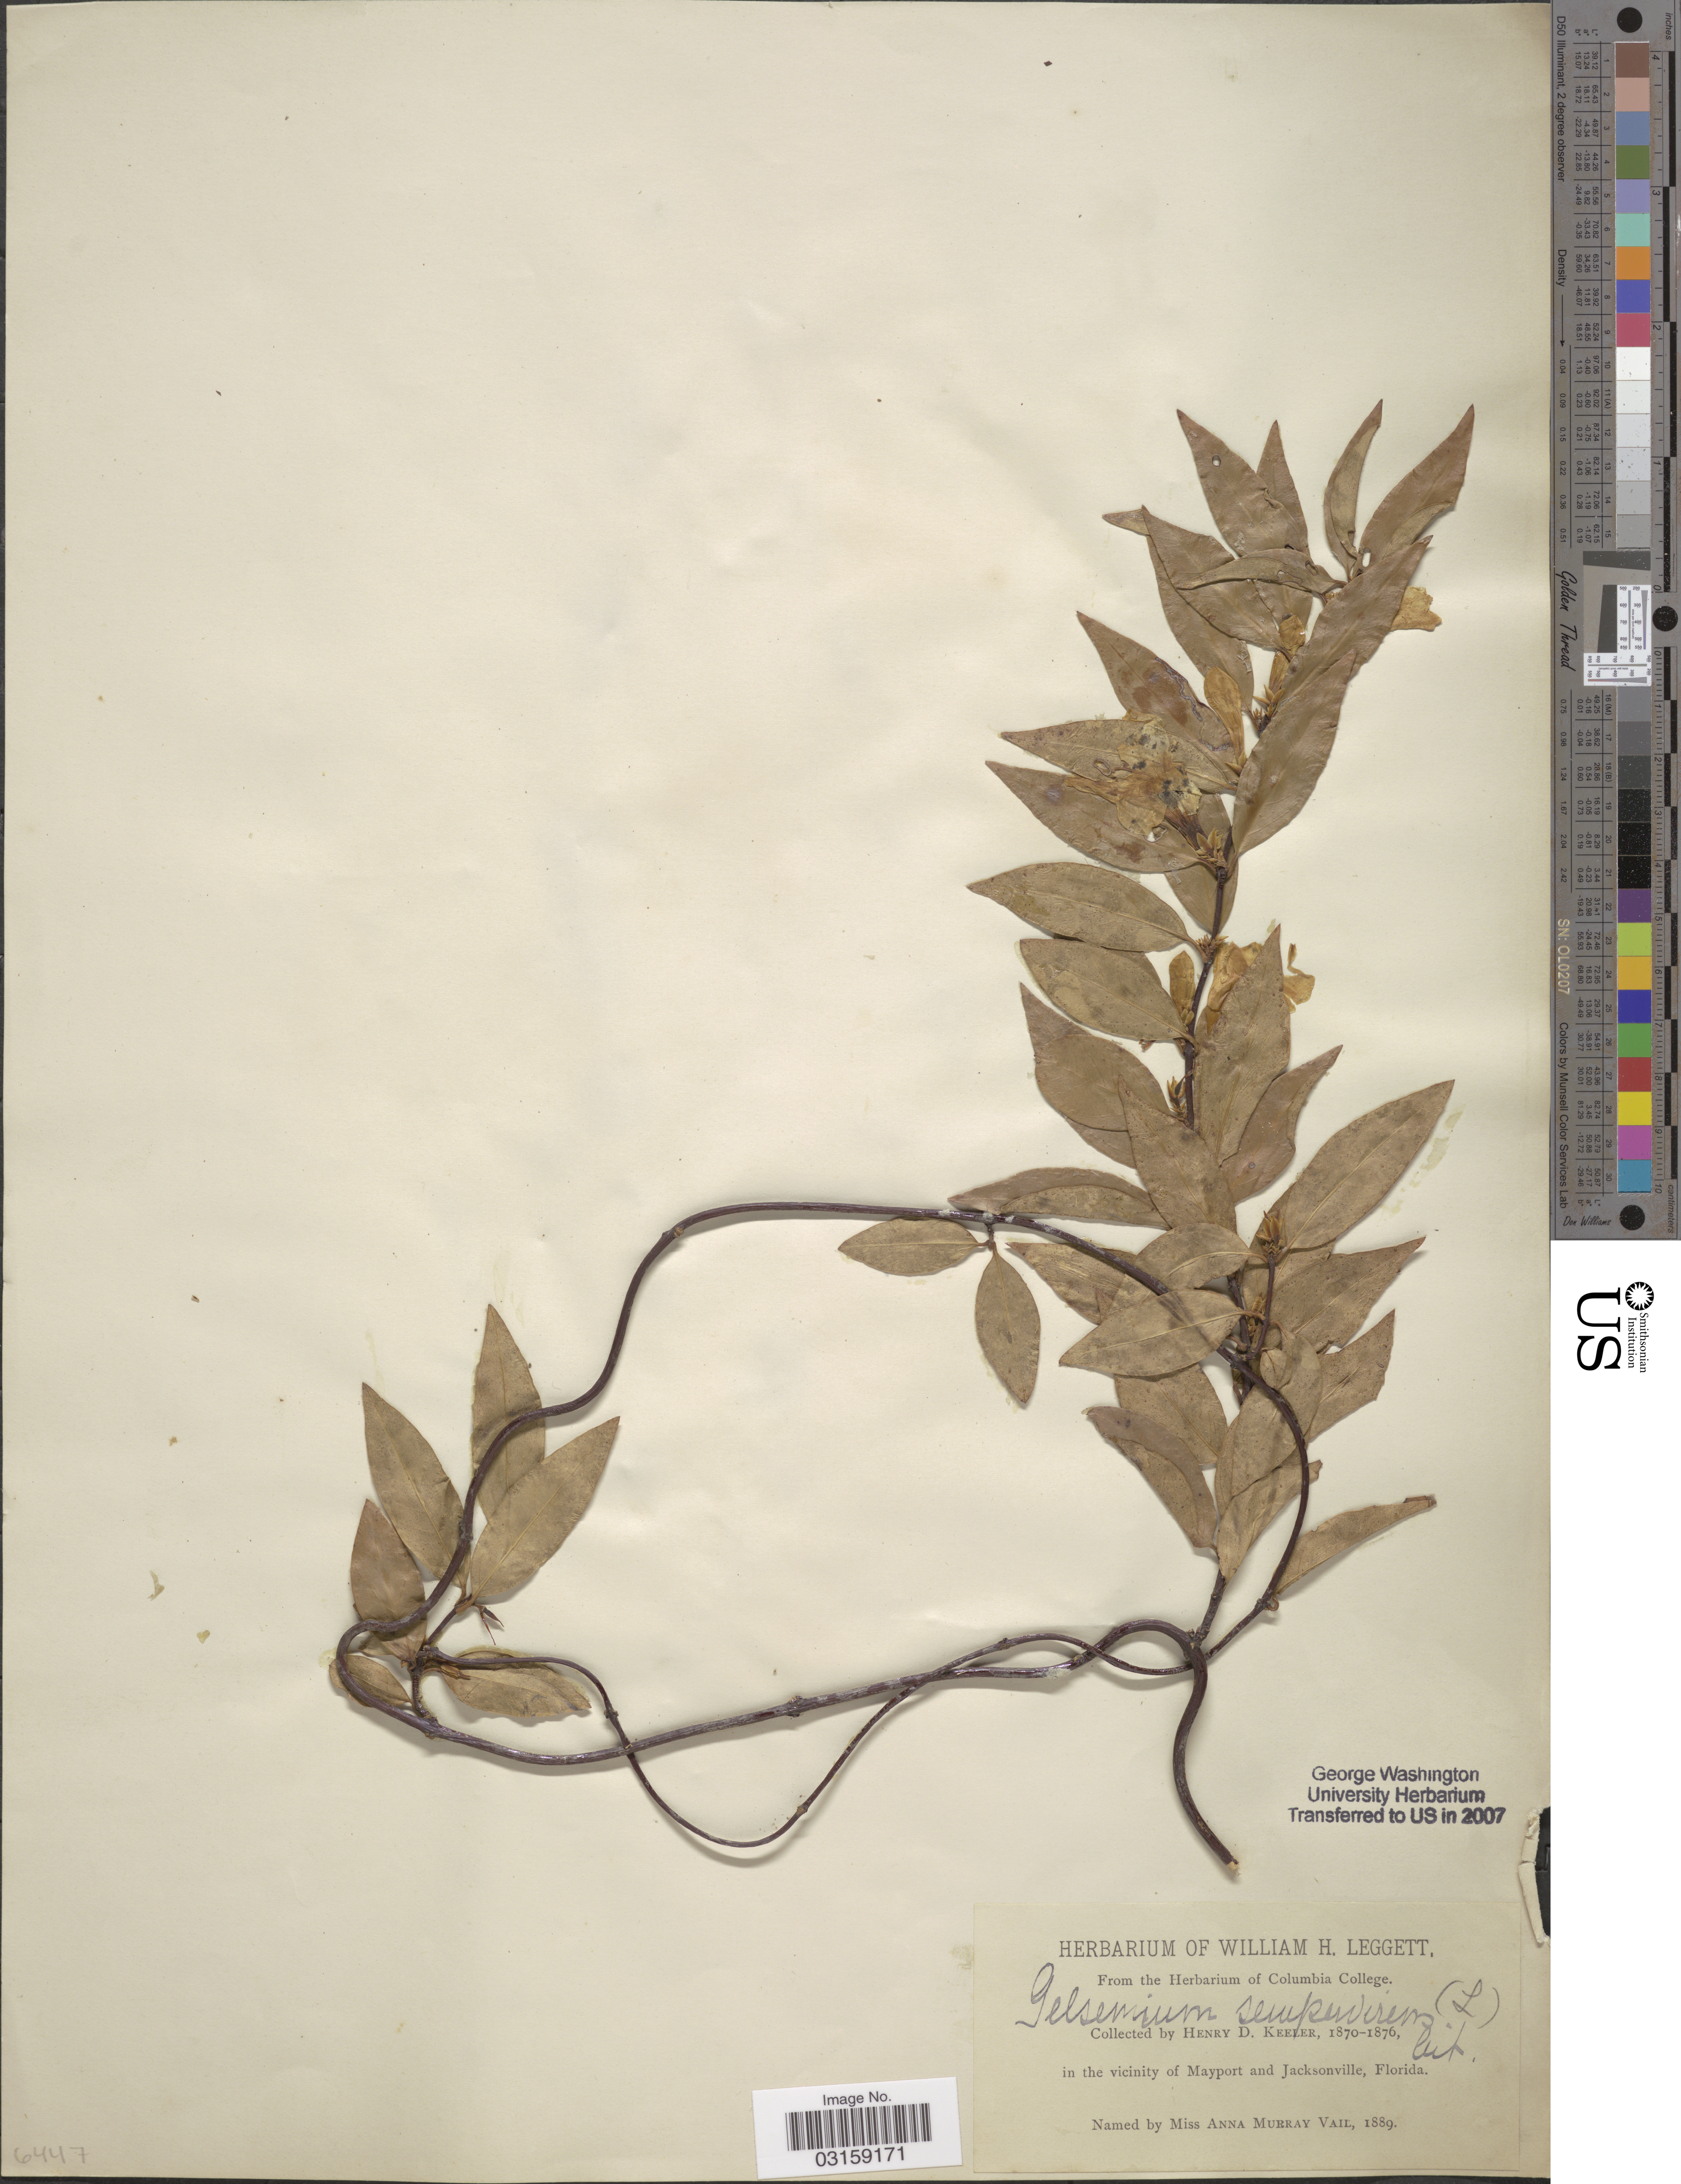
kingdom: Plantae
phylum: Tracheophyta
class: Magnoliopsida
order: Gentianales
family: Gelsemiaceae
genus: Gelsemium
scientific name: Gelsemium sempervirens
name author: (L.) J. St.-Hil.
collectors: H. Keeler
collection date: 1889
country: United States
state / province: Florida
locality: In the vicinity of Mayport and Jacksonville.